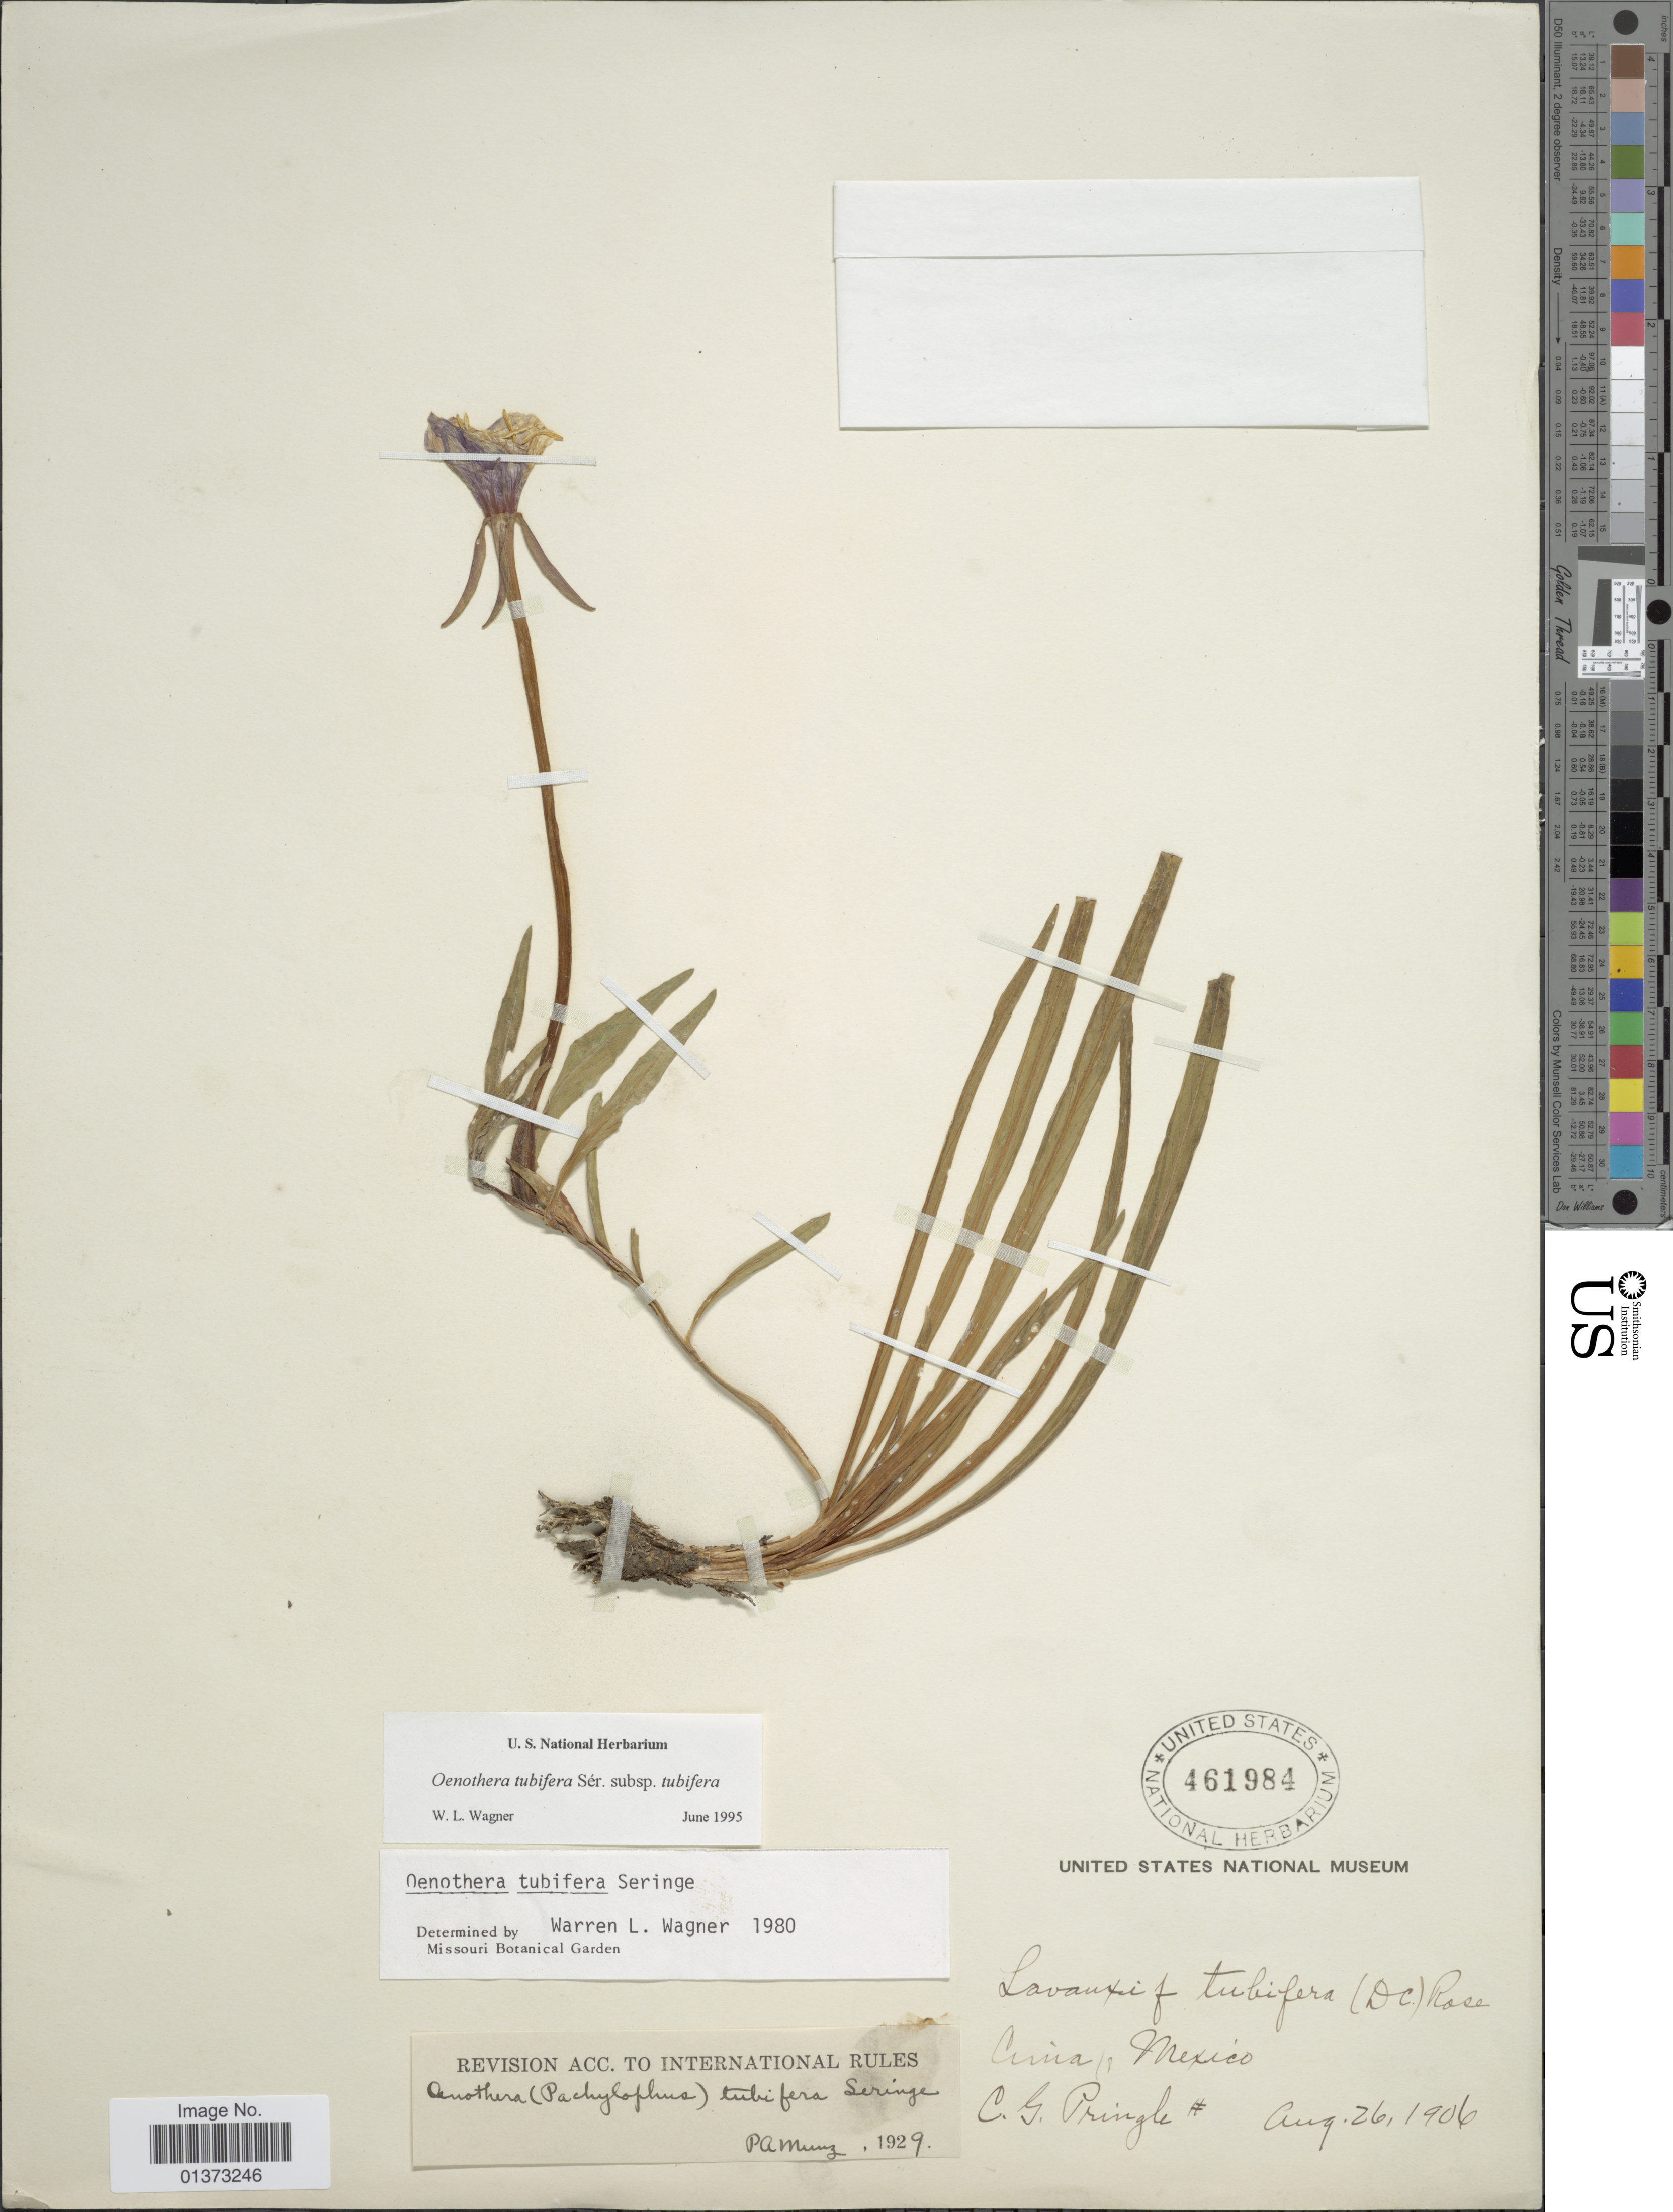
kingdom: Plantae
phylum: Tracheophyta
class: Magnoliopsida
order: Myrtales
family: Onagraceae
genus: Oenothera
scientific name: Oenothera tubifera subsp. tubifera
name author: Ser.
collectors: C. G. Pringle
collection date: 1906-08-26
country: Mexico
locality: Cima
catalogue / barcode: US 461984